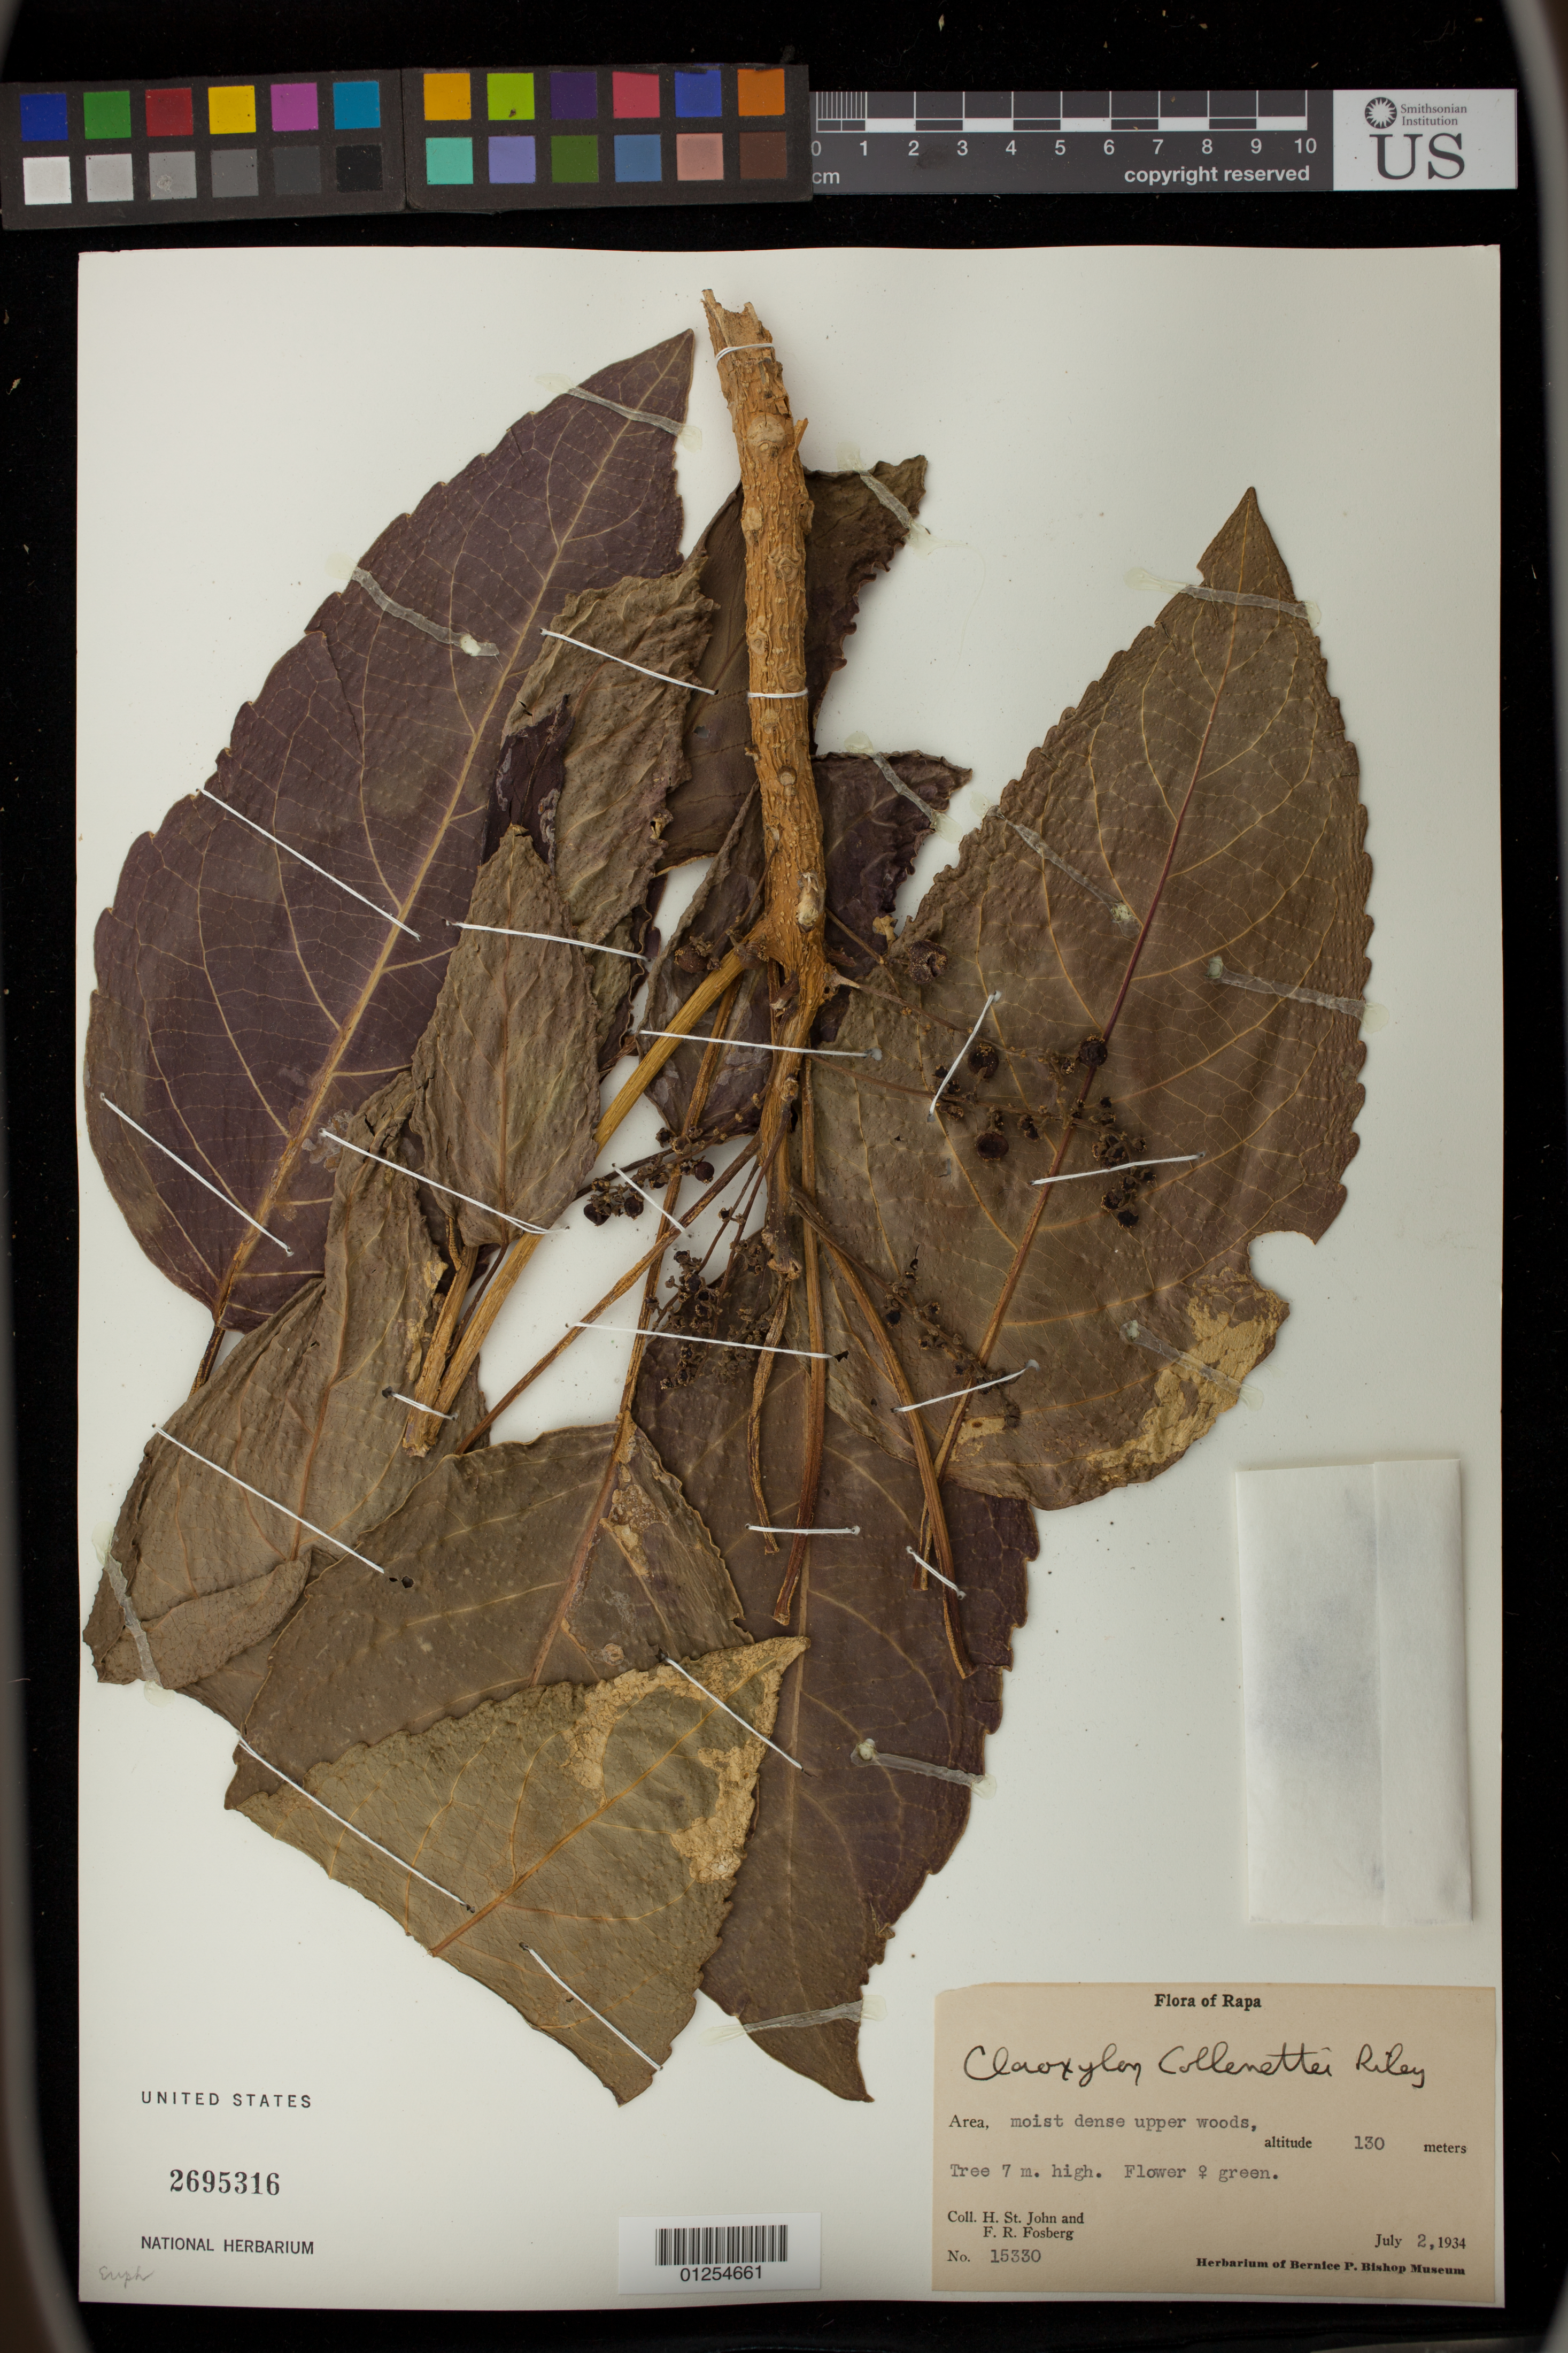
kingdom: Plantae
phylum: Tracheophyta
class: Magnoliopsida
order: Malpighiales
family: Euphorbiaceae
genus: Claoxylon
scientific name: Claoxylon collenettei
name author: Riley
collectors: H. St. John & F. R. Fosberg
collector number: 15330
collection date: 1934-07-02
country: French Polynesia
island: Rapa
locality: Rapa,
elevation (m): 130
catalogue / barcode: US 2695316